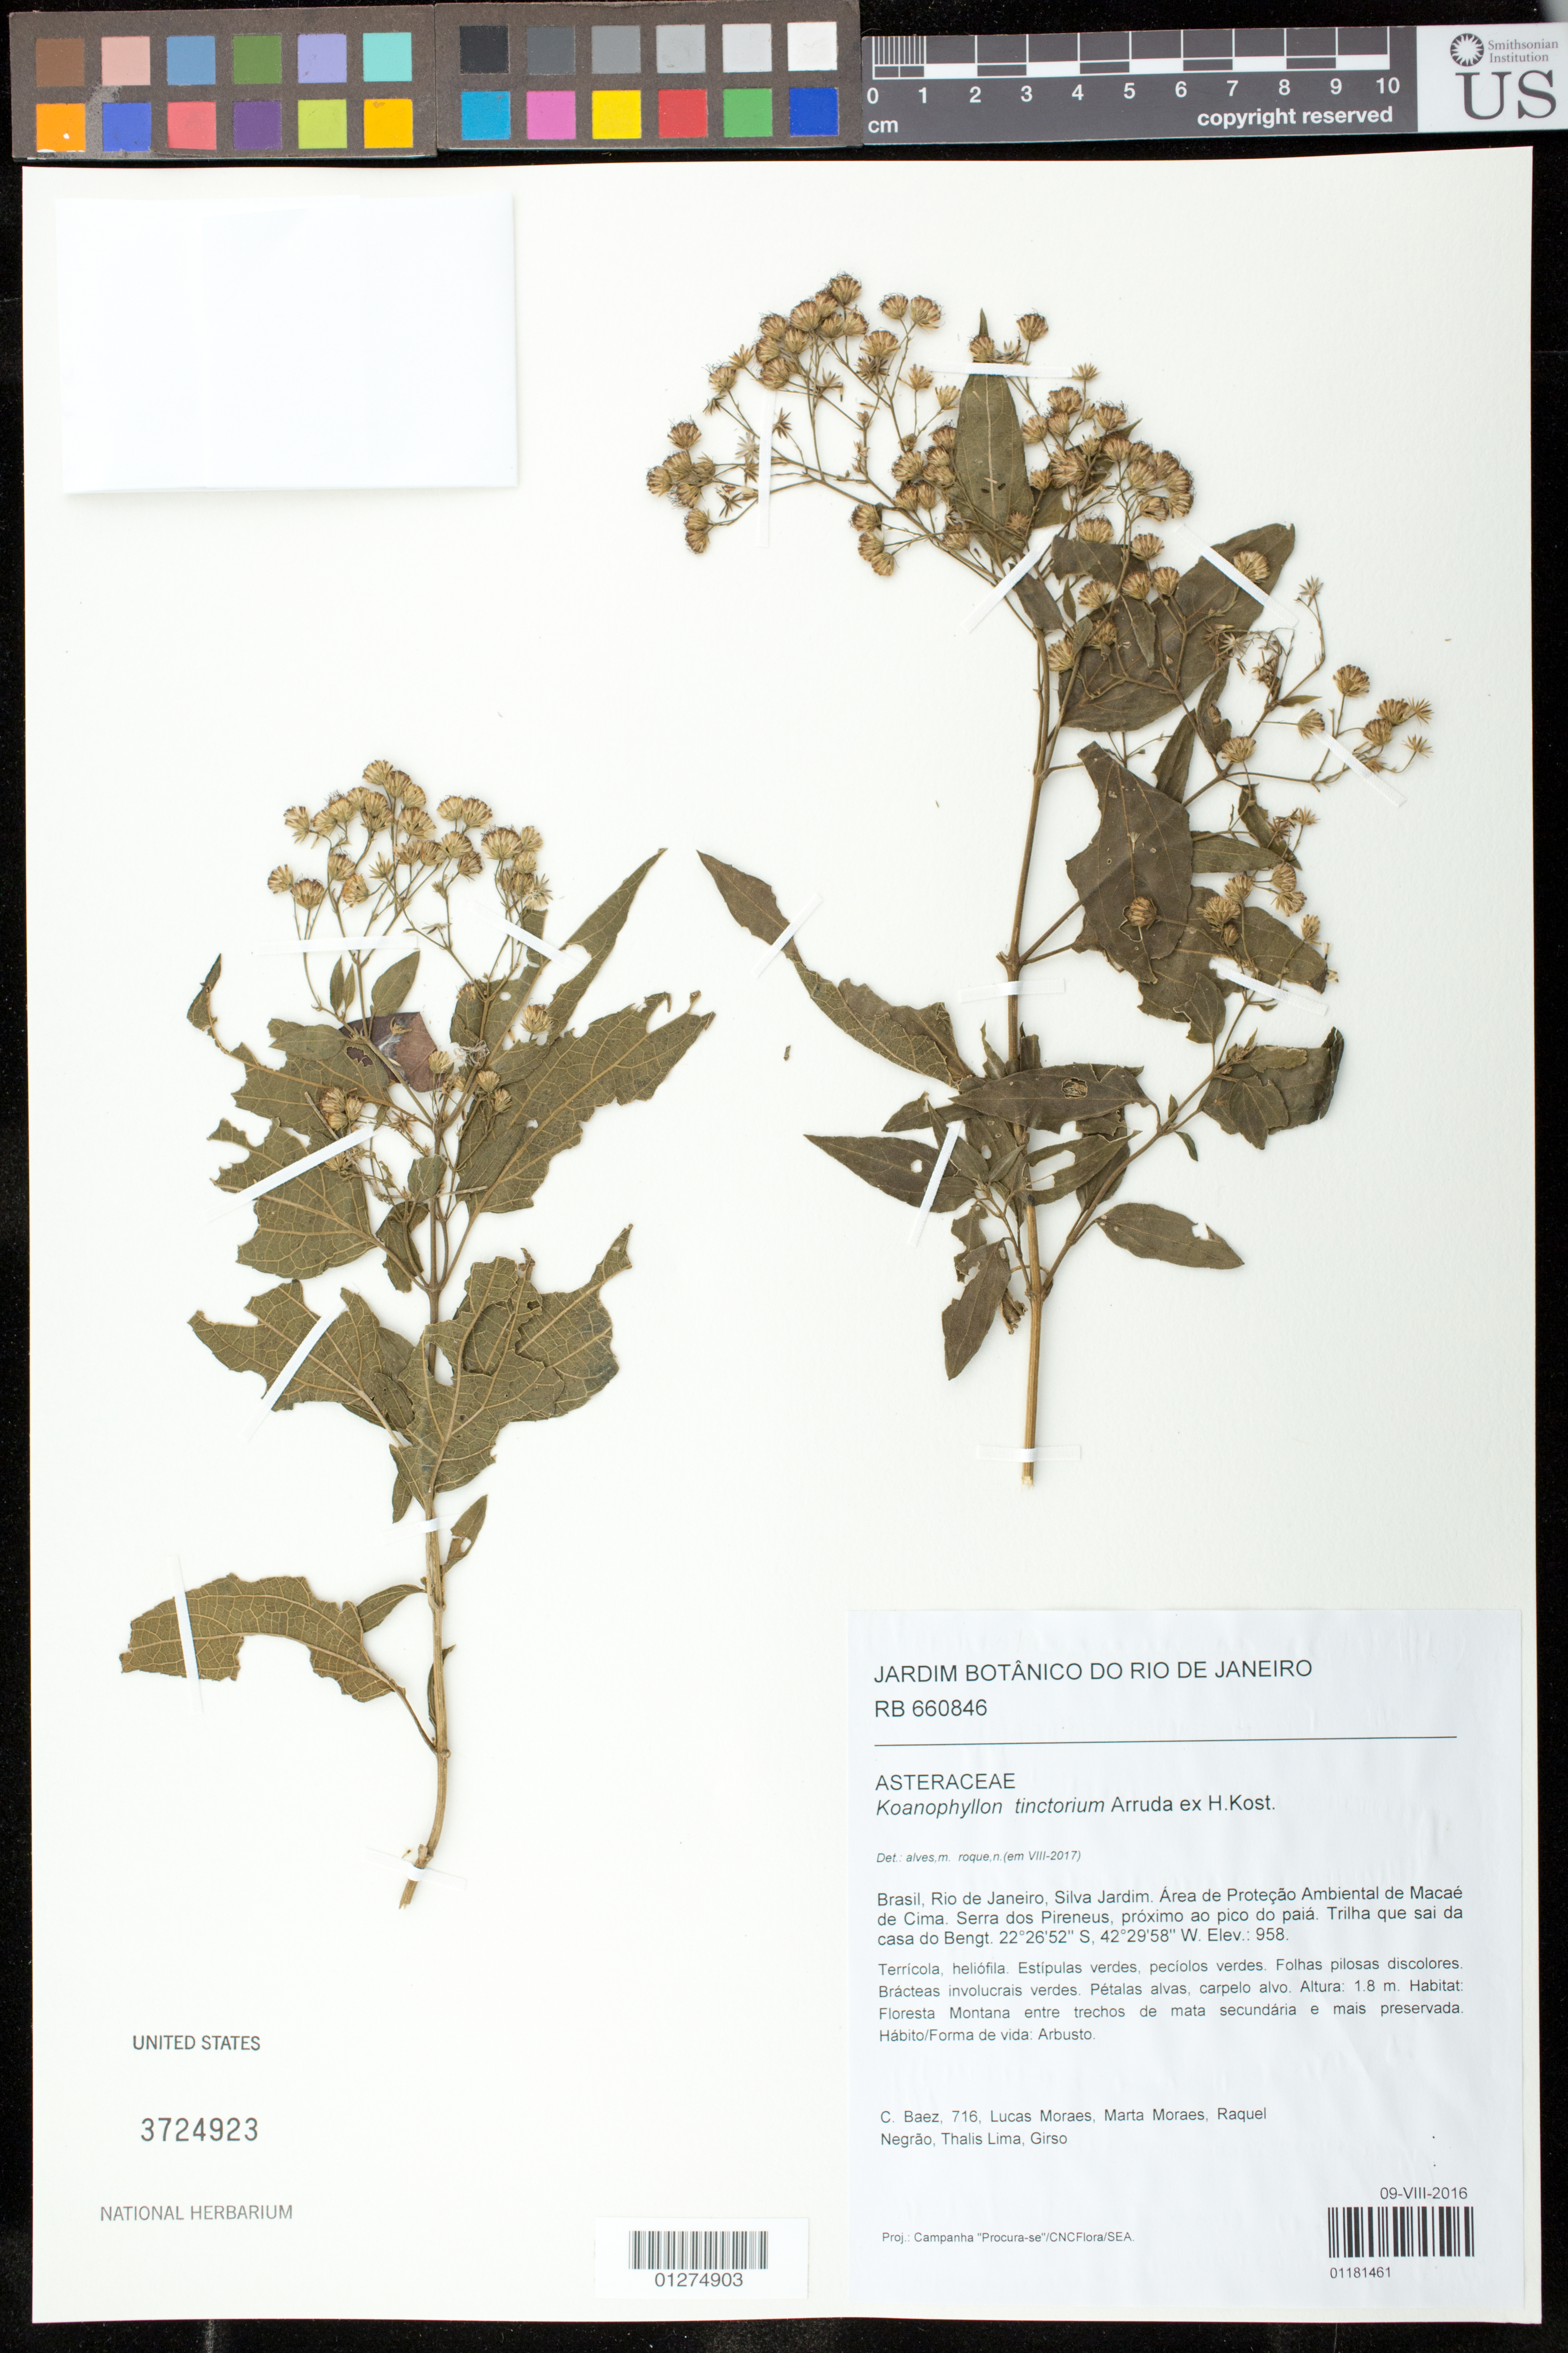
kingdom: Plantae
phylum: Tracheophyta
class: Magnoliopsida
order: Asterales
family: Asteraceae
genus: Koanophyllon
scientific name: Koanophyllon tinctorium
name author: Arruda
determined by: Alves, M.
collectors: C. Baez, L. Moraes, M. Moraes, R. Negrão, T. Lima & Girso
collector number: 716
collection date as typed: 09 VIII 2016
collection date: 2016-08-09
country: Brazil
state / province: Rio de Janeiro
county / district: Silva Jardim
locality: Área de Proteção Ambiental de Macaé de Cima. Serra dos Pireneus, proximo ao pico do paia. Trilha que sai da casa do Bengt.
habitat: Floresta Montana entre trechos de mata secundária e mais preservada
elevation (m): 958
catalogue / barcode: US 3724923